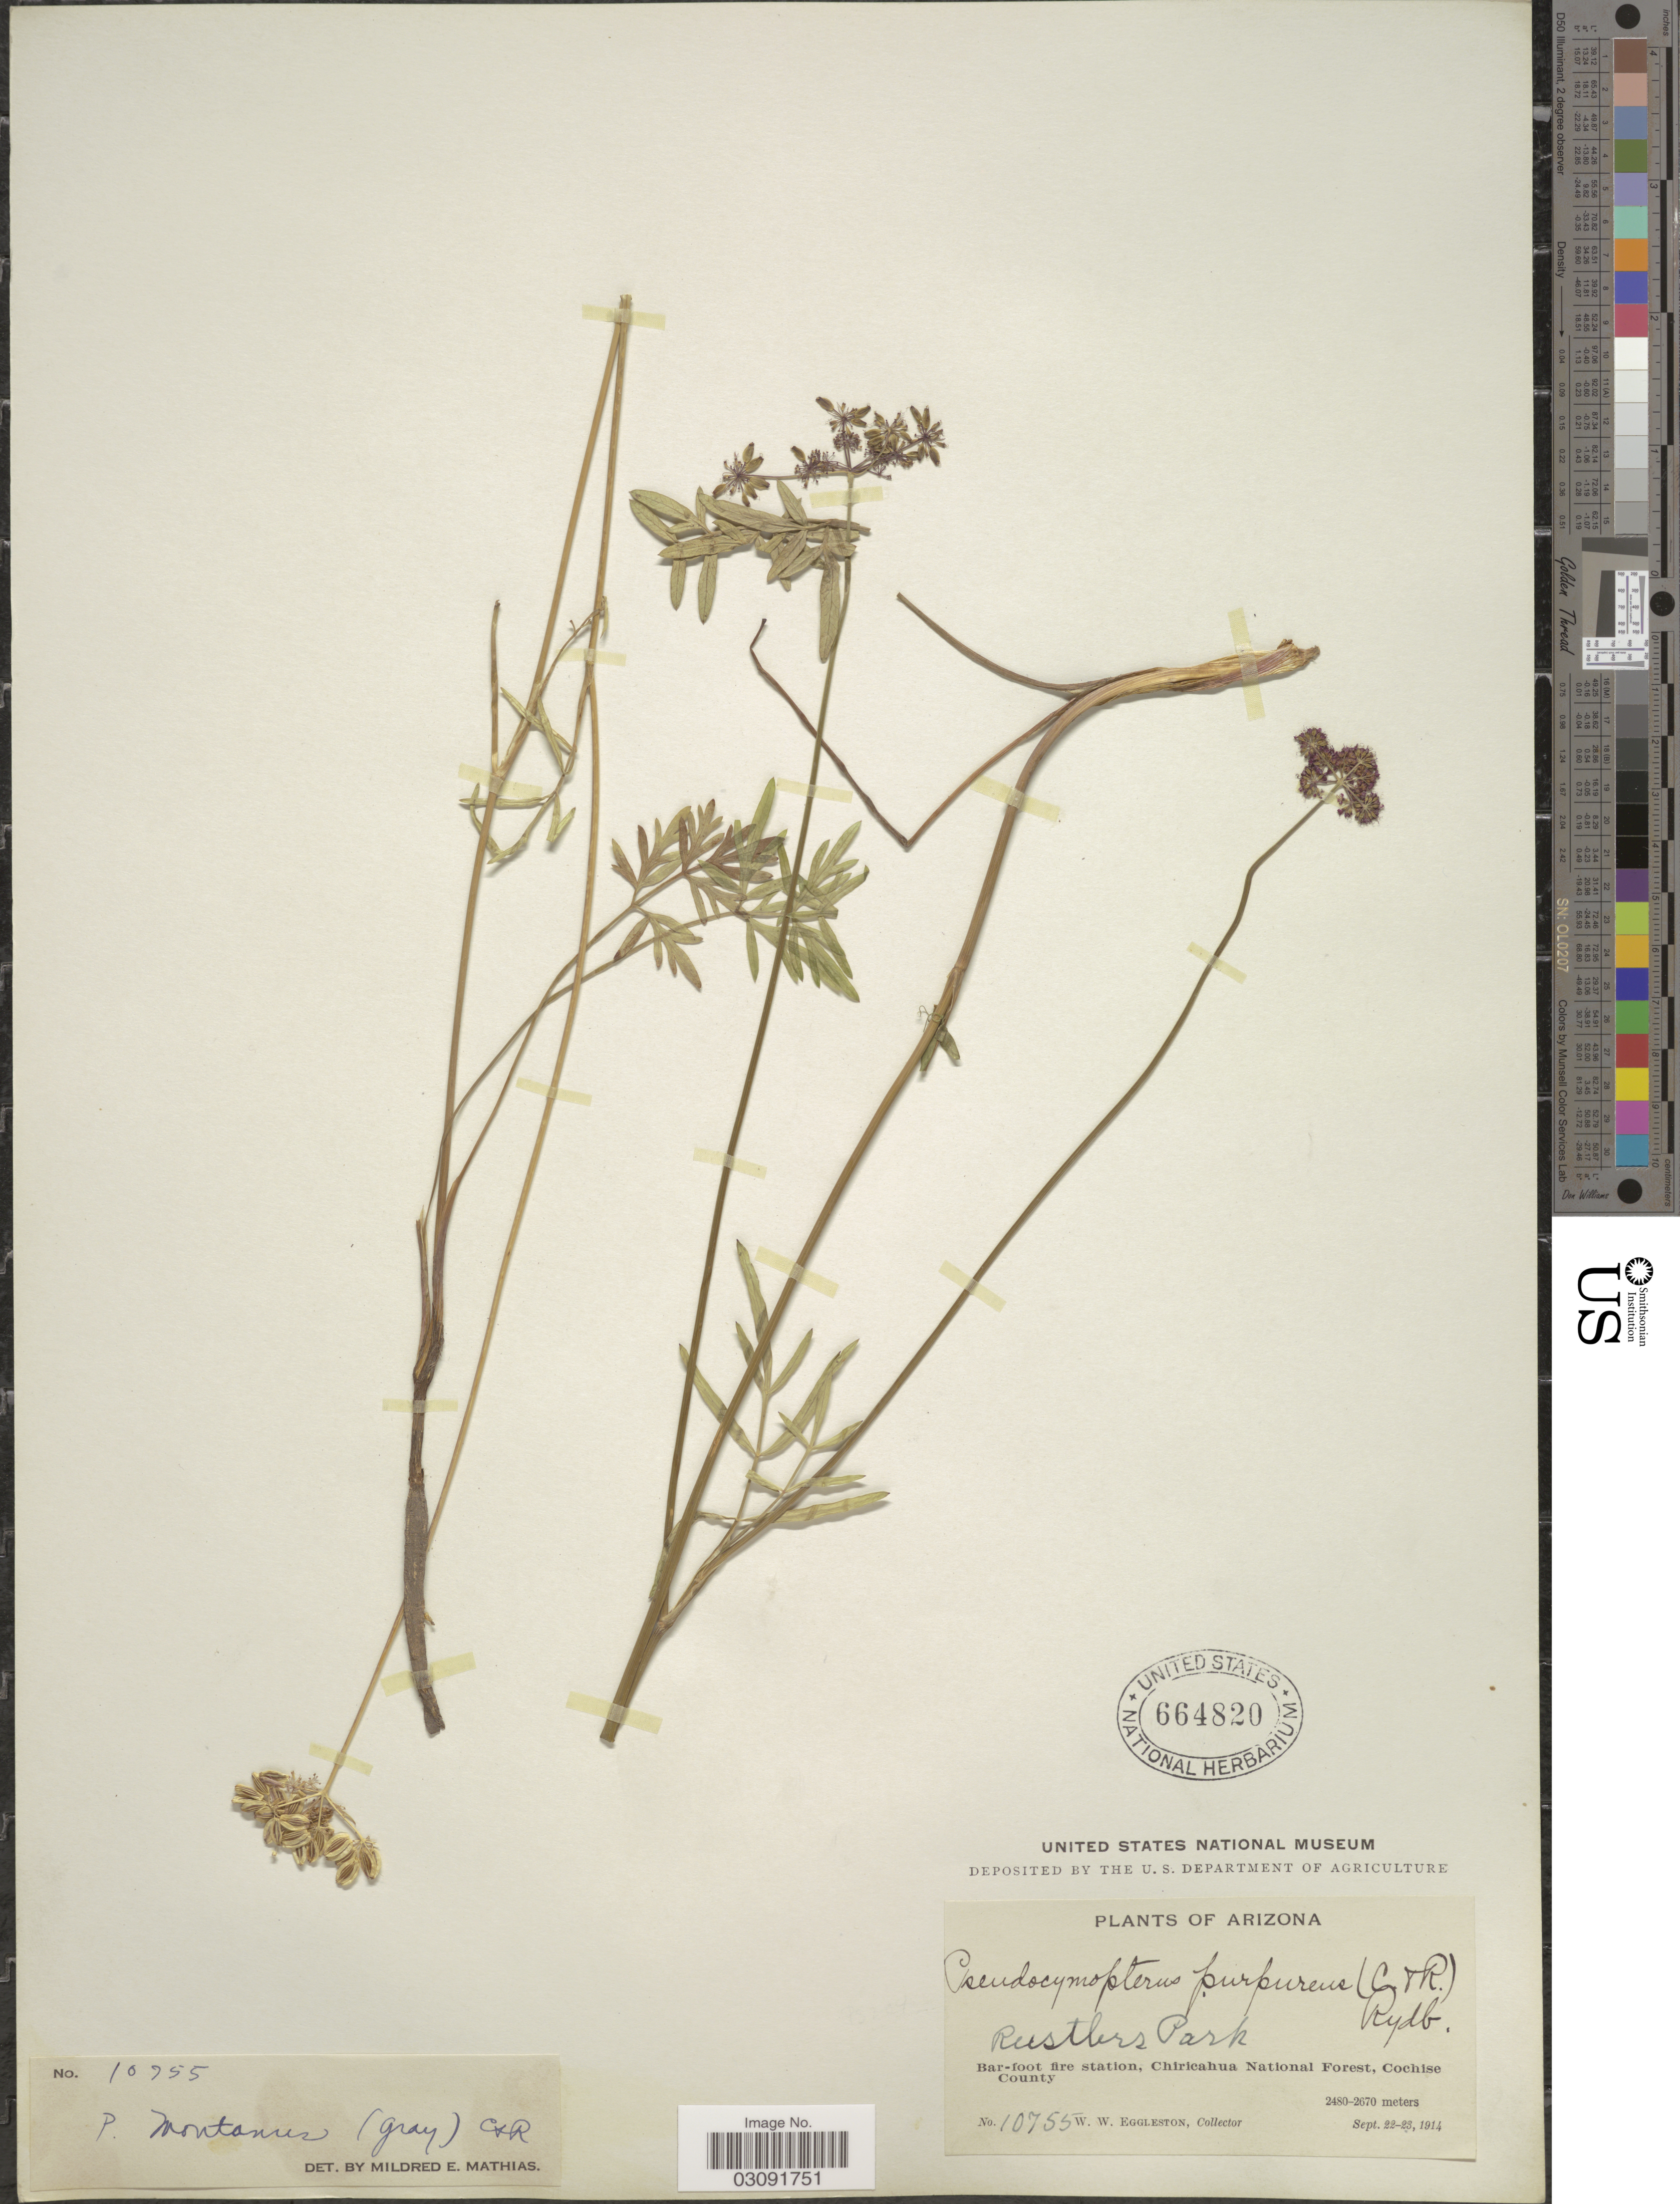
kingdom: Plantae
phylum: Tracheophyta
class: Magnoliopsida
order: Apiales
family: Apiaceae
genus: Pseudocymopterus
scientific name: Pseudocymopterus montanus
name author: (A. Gray) J.M. Coult. & Rose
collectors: W. W. Eggleston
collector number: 10755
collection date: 1914-09-22/1914-09-23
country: United States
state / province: Arizona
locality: Rustlers Park, Bar-foot fire station, Chiricahua National Forst, Cochise County.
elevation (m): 2480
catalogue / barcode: US 664820